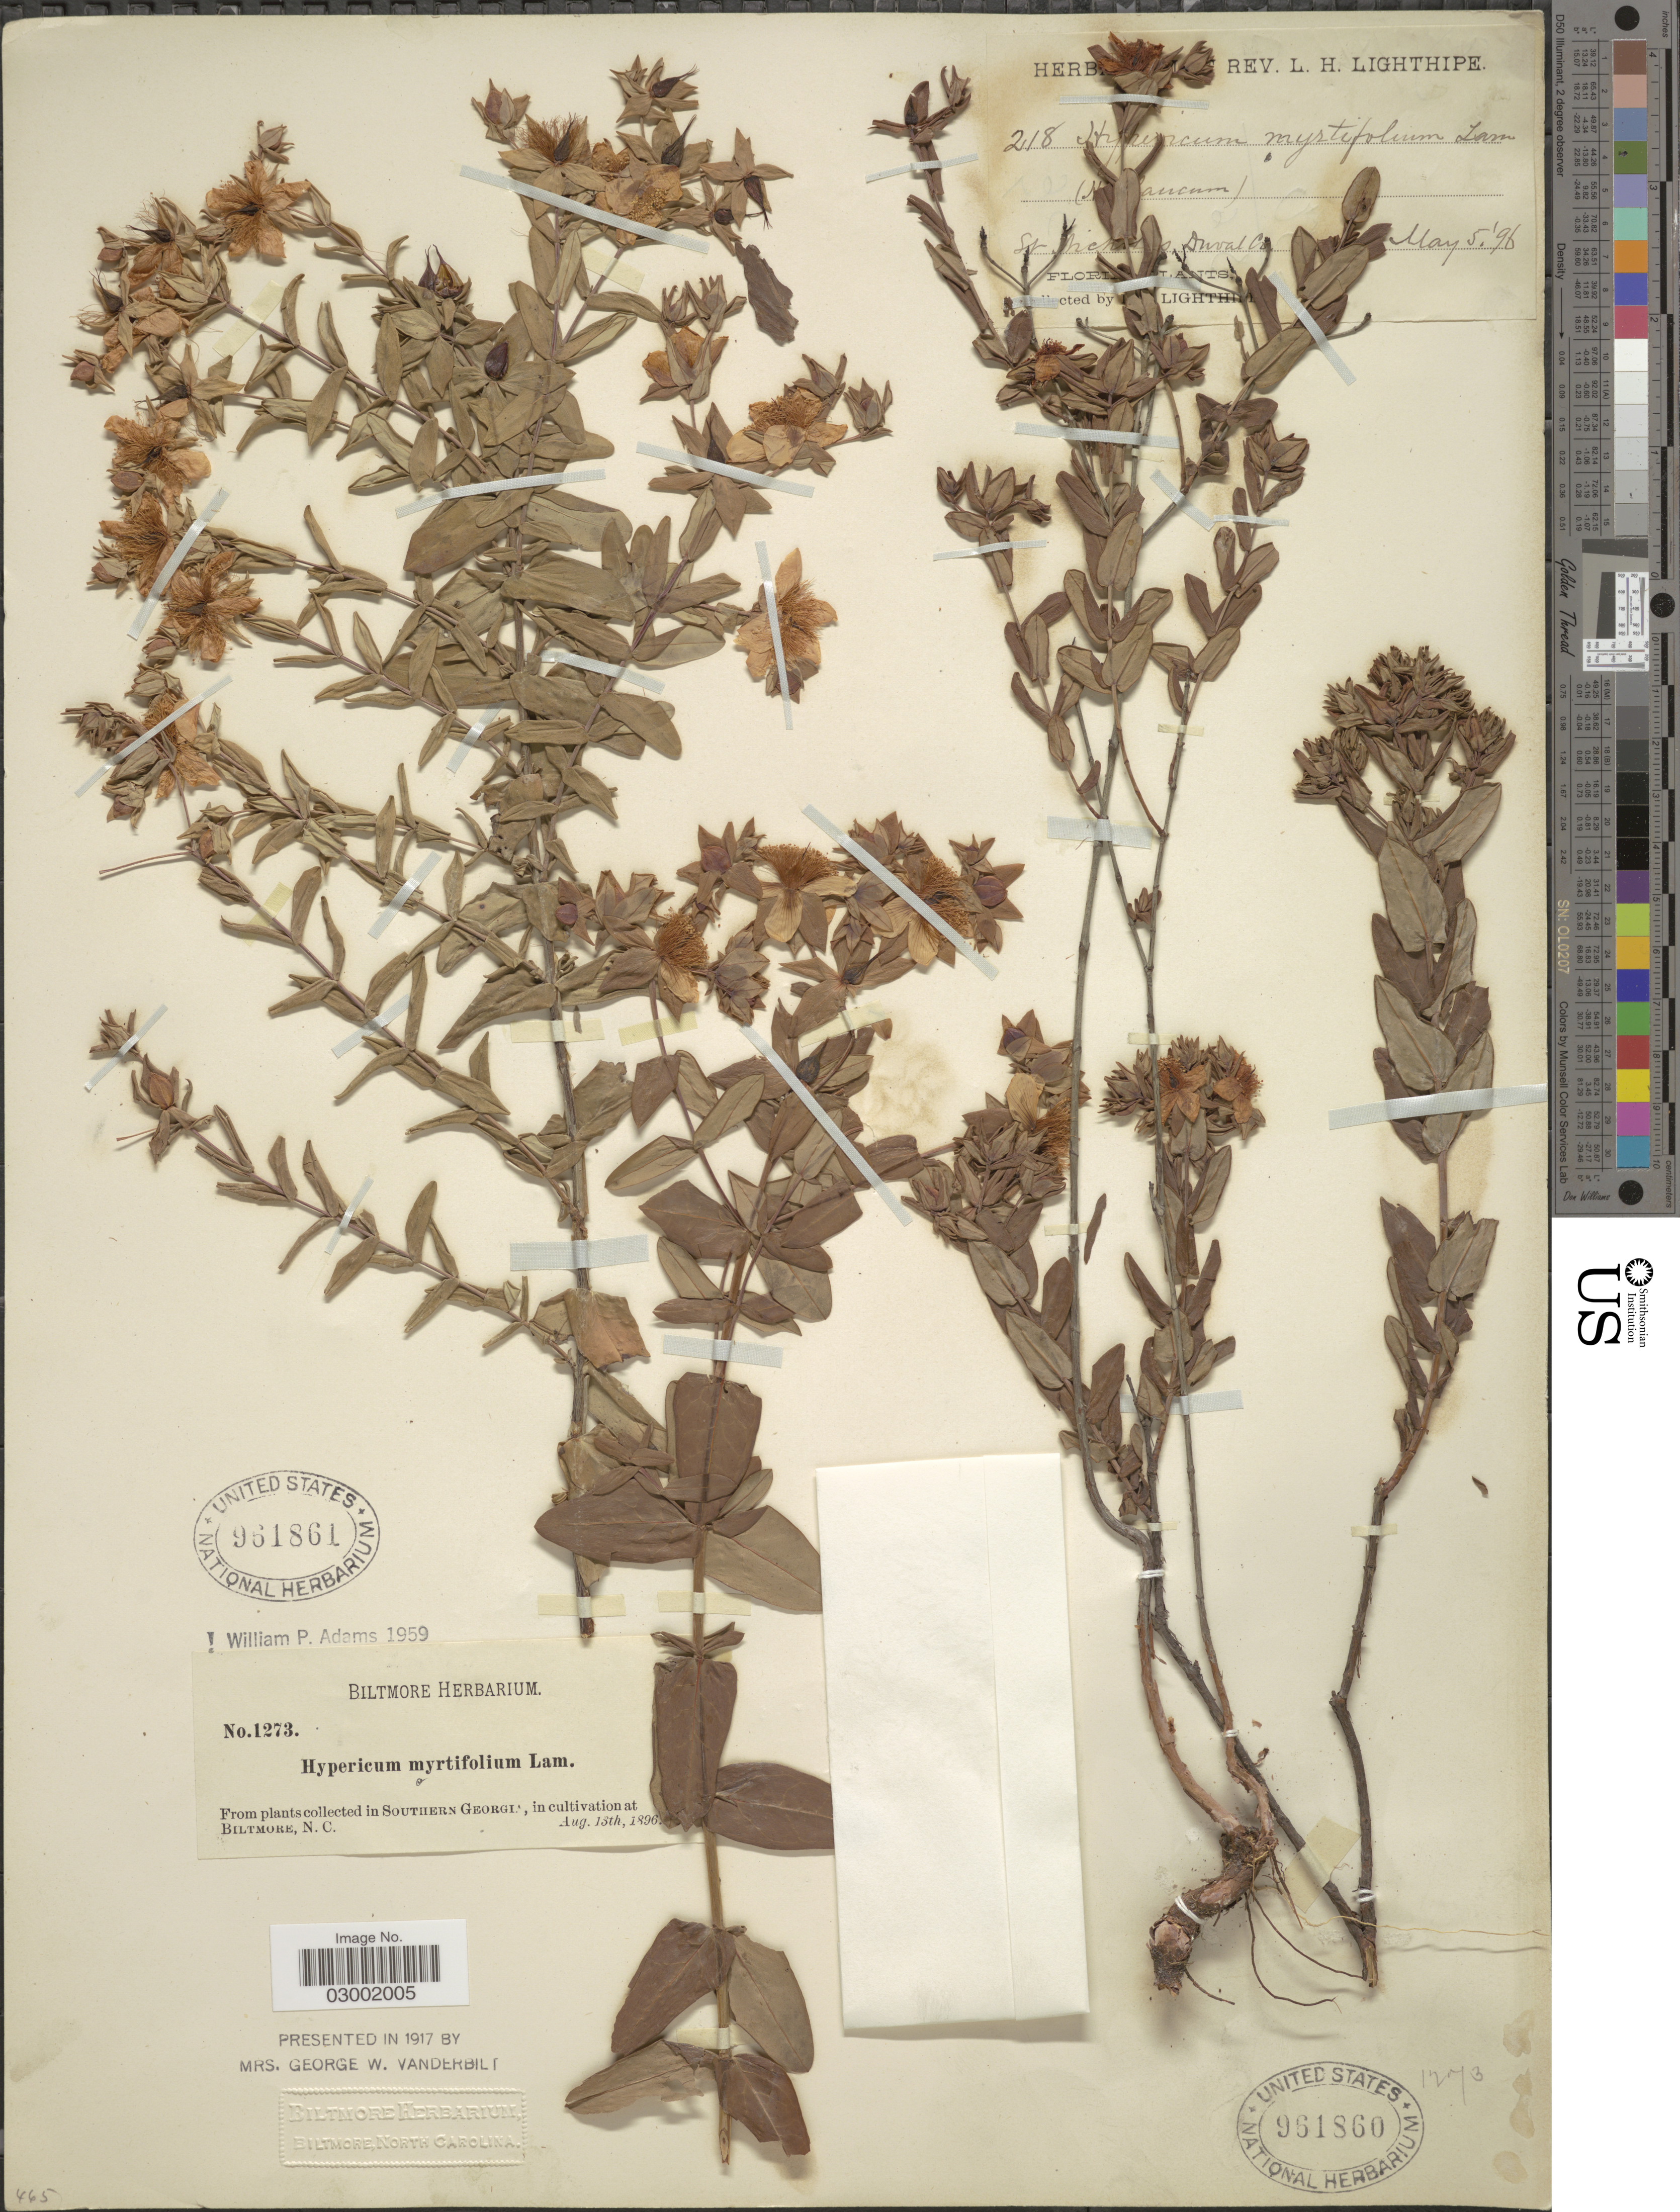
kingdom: Plantae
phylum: Tracheophyta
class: Magnoliopsida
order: Malpighiales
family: Hypericaceae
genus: Hypericum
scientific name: Hypericum myrtifolium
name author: Lam.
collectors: ex herb. Biltmore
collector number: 1273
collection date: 1896-08-13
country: United States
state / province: Georgia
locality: Southern Georgia.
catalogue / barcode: US 961861